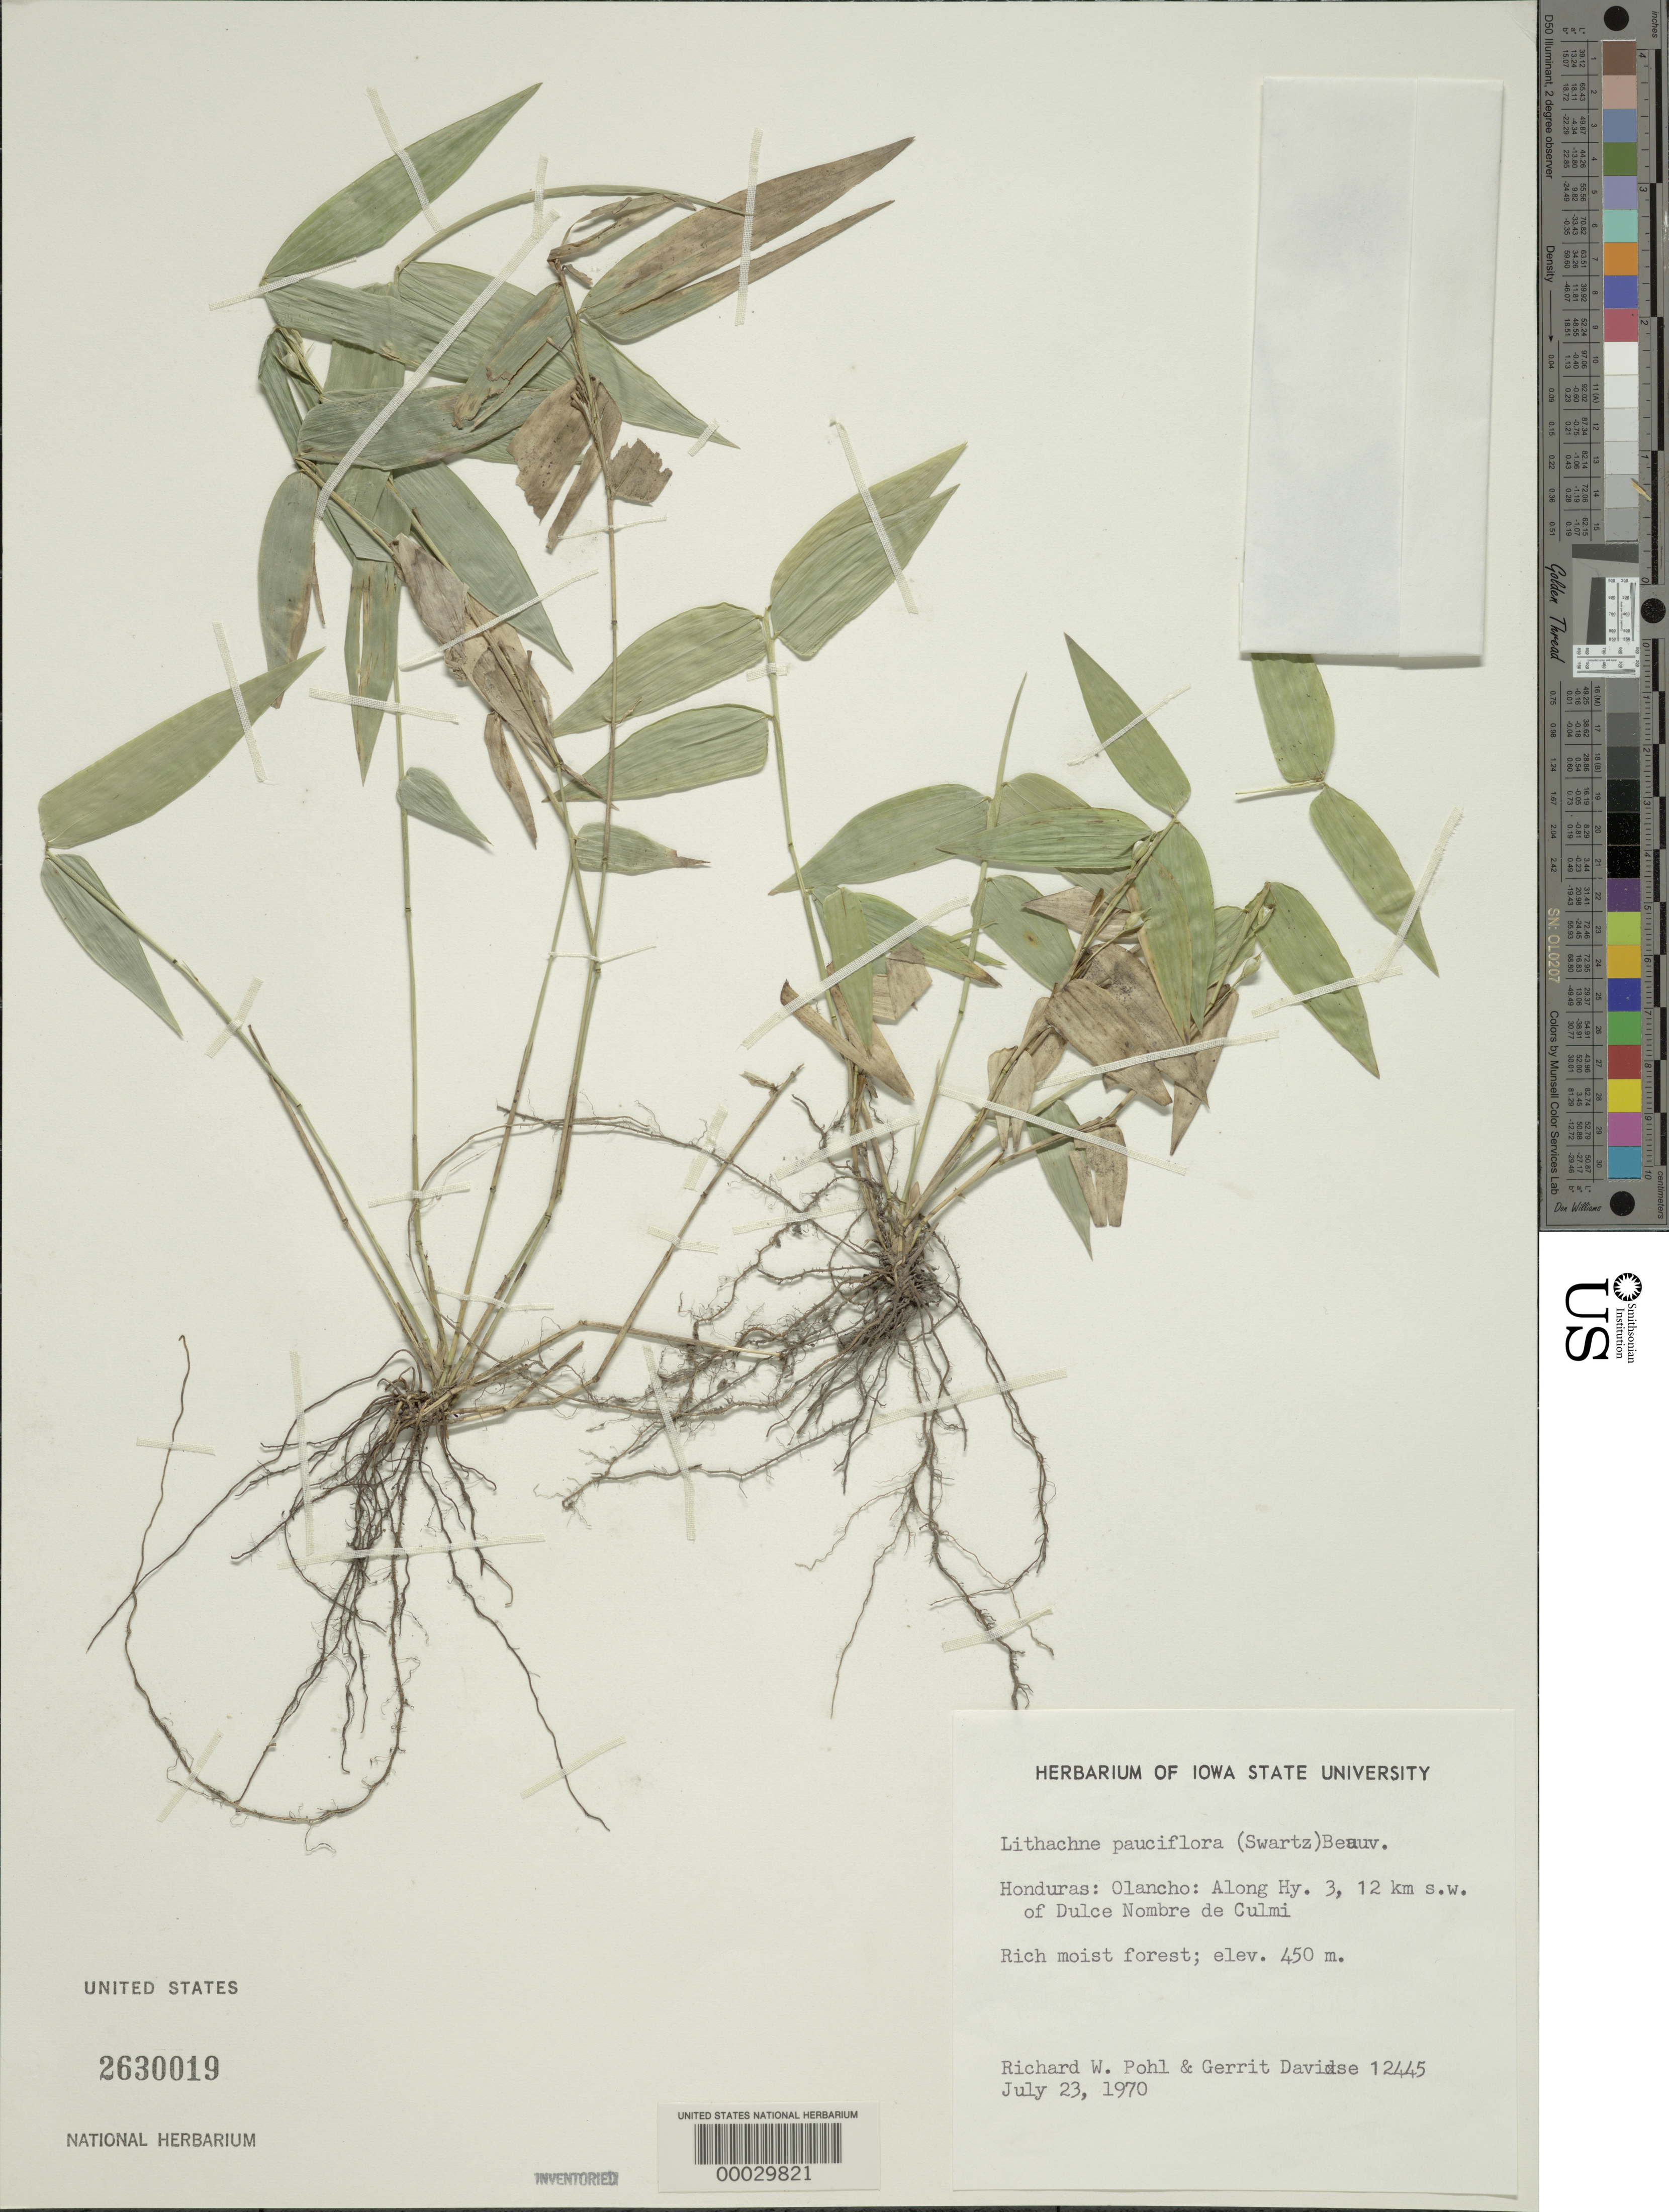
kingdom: Plantae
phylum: Tracheophyta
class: Liliopsida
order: Poales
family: Poaceae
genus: Lithachne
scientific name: Lithachne pauciflora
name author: (Sw.) P. Beauv.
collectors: R. W. Pohl & G. Davidse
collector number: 12445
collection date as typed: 23 Jul 1970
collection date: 1970-07-23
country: Honduras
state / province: Olancho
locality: Hwy. 3, dulce nombre de Culmi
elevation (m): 450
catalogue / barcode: US 2630019